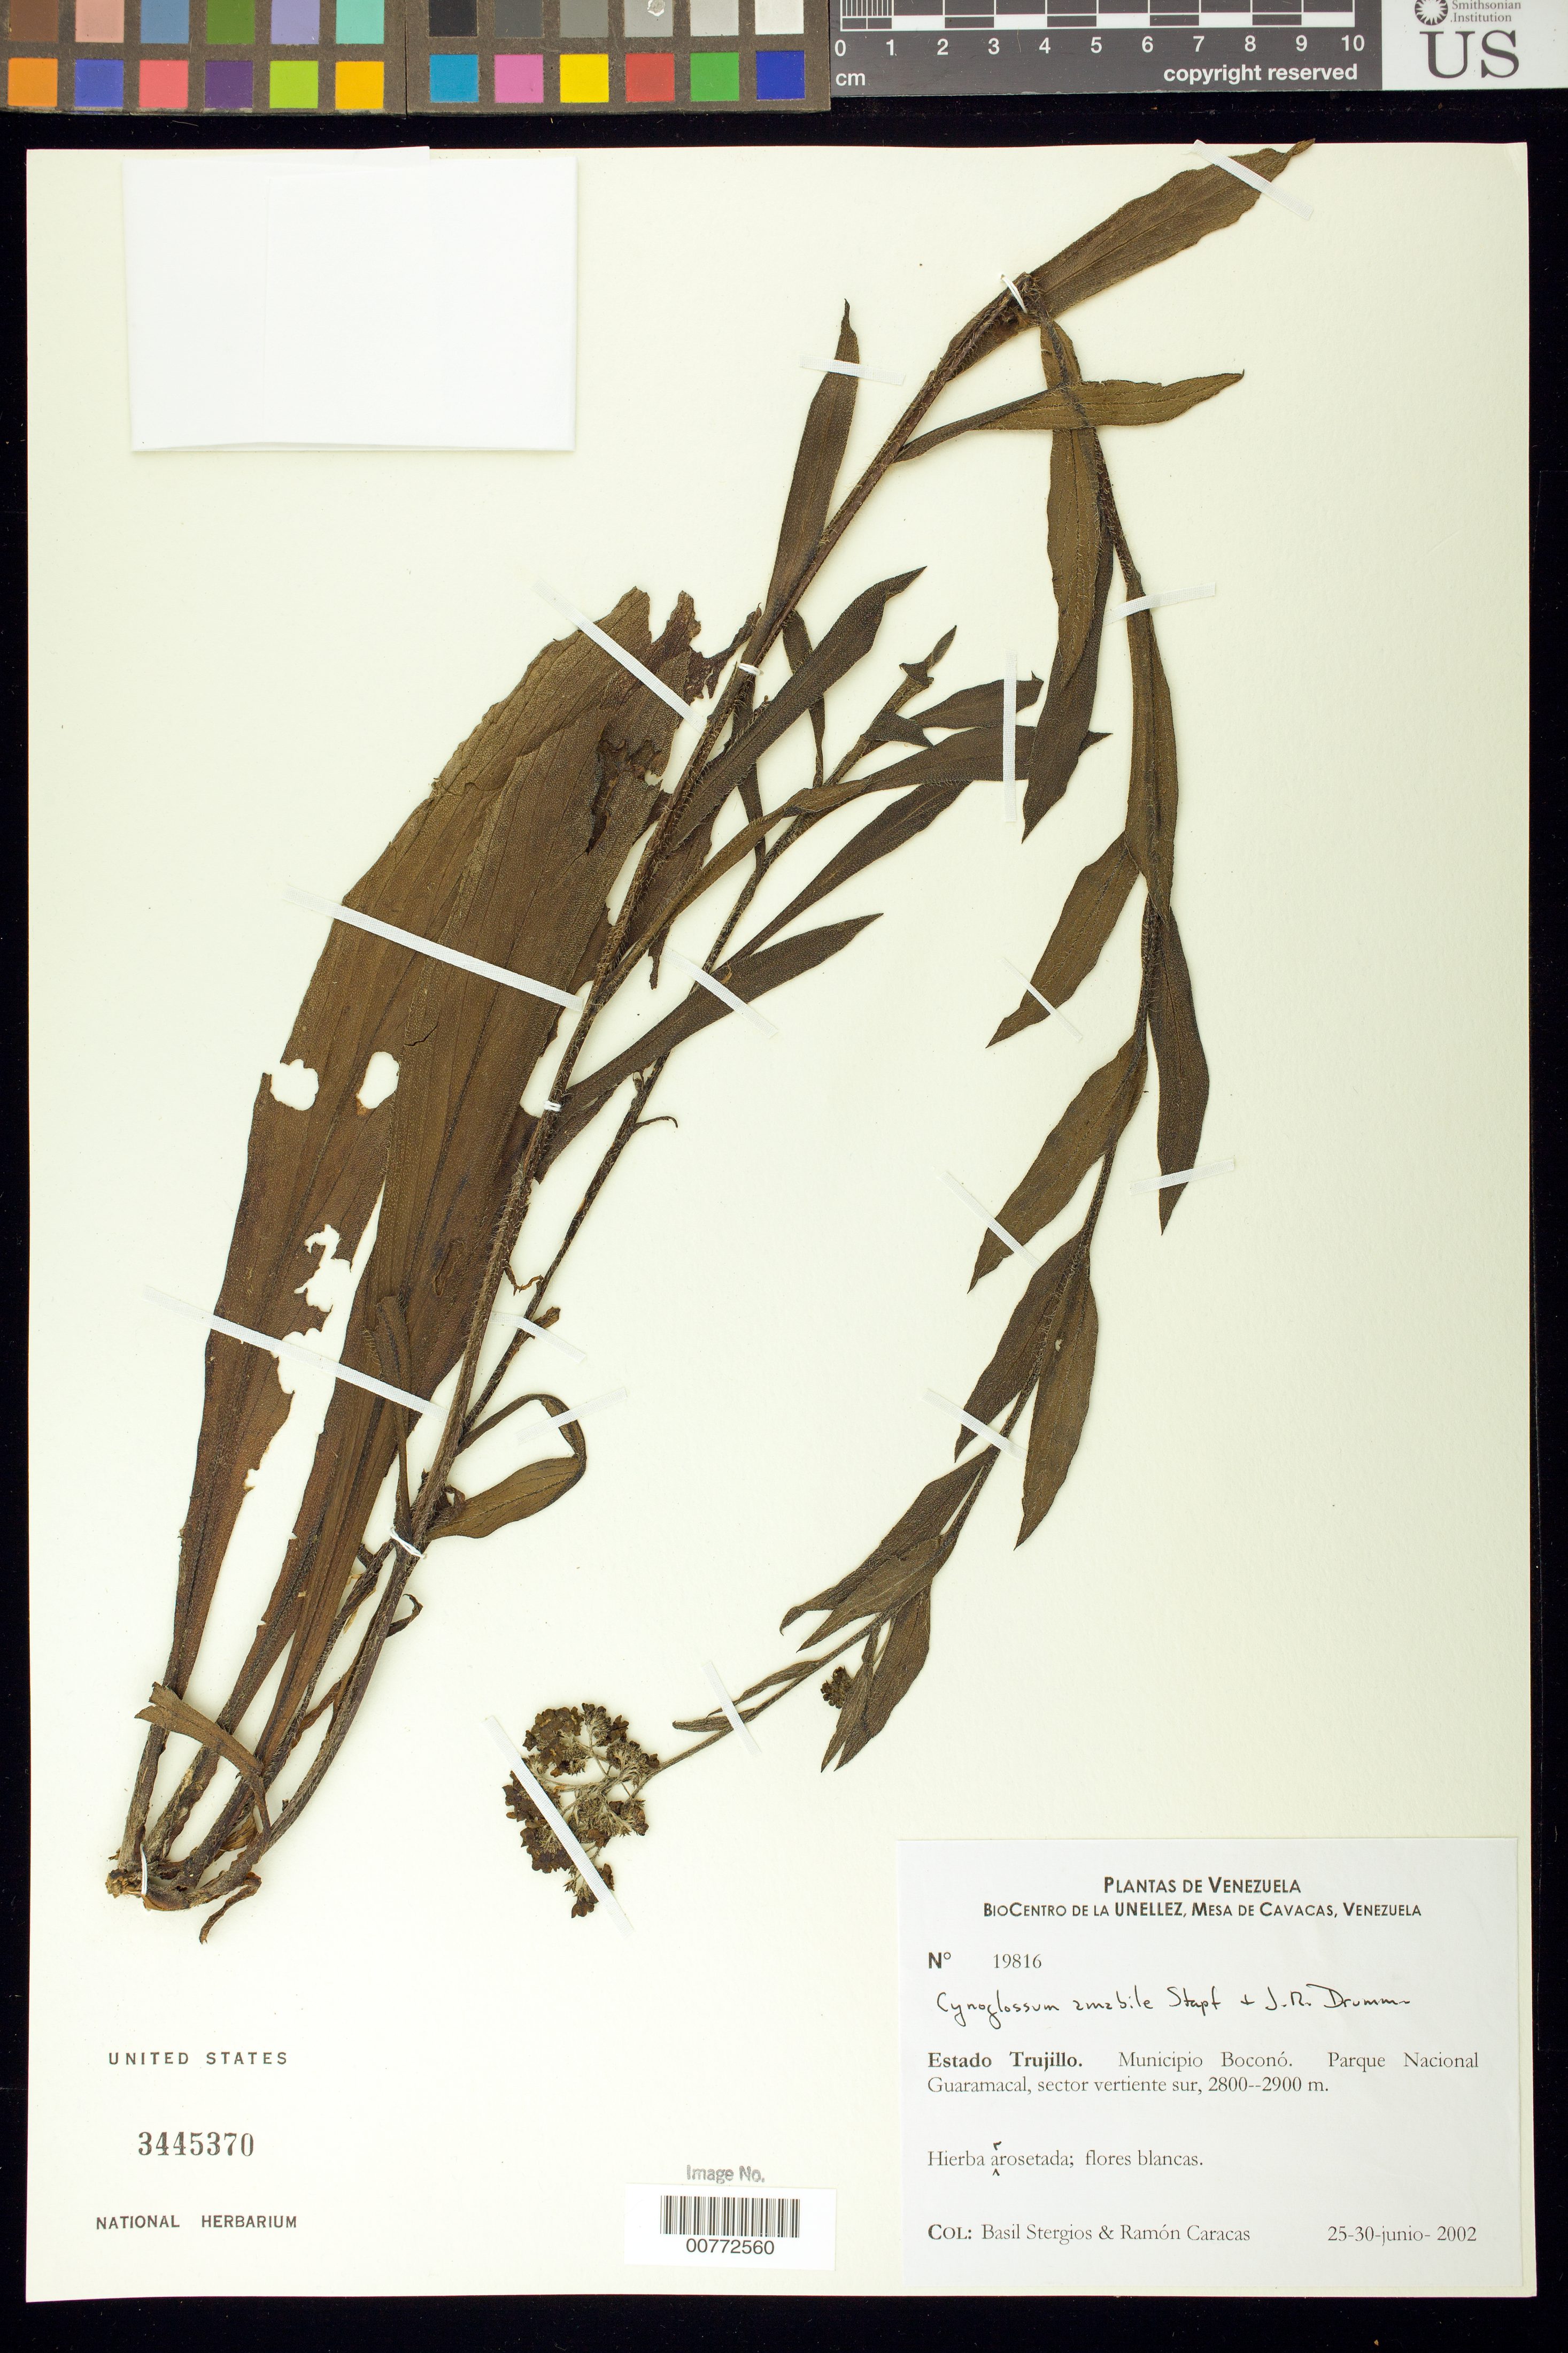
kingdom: Plantae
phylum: Tracheophyta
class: Magnoliopsida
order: Boraginales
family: Boraginaceae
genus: Cynoglossum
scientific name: Cynoglossum amabile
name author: Stapf & J.R. Drumm.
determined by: Dorr, L. J., (BOT), Smithsonian Institution - National Museum of Natural History (UNITED STATES)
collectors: B. G. Stergios & R. Caracas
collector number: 19816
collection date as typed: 25 Jun 2002 to 30 Jun 2002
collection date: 2002-06-25/2002-06-30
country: Venezuela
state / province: Trujillo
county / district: Boconó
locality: Parque Nacional Guaramacal, vertiente sur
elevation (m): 2800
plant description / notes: PORT, US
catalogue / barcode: US 3445370